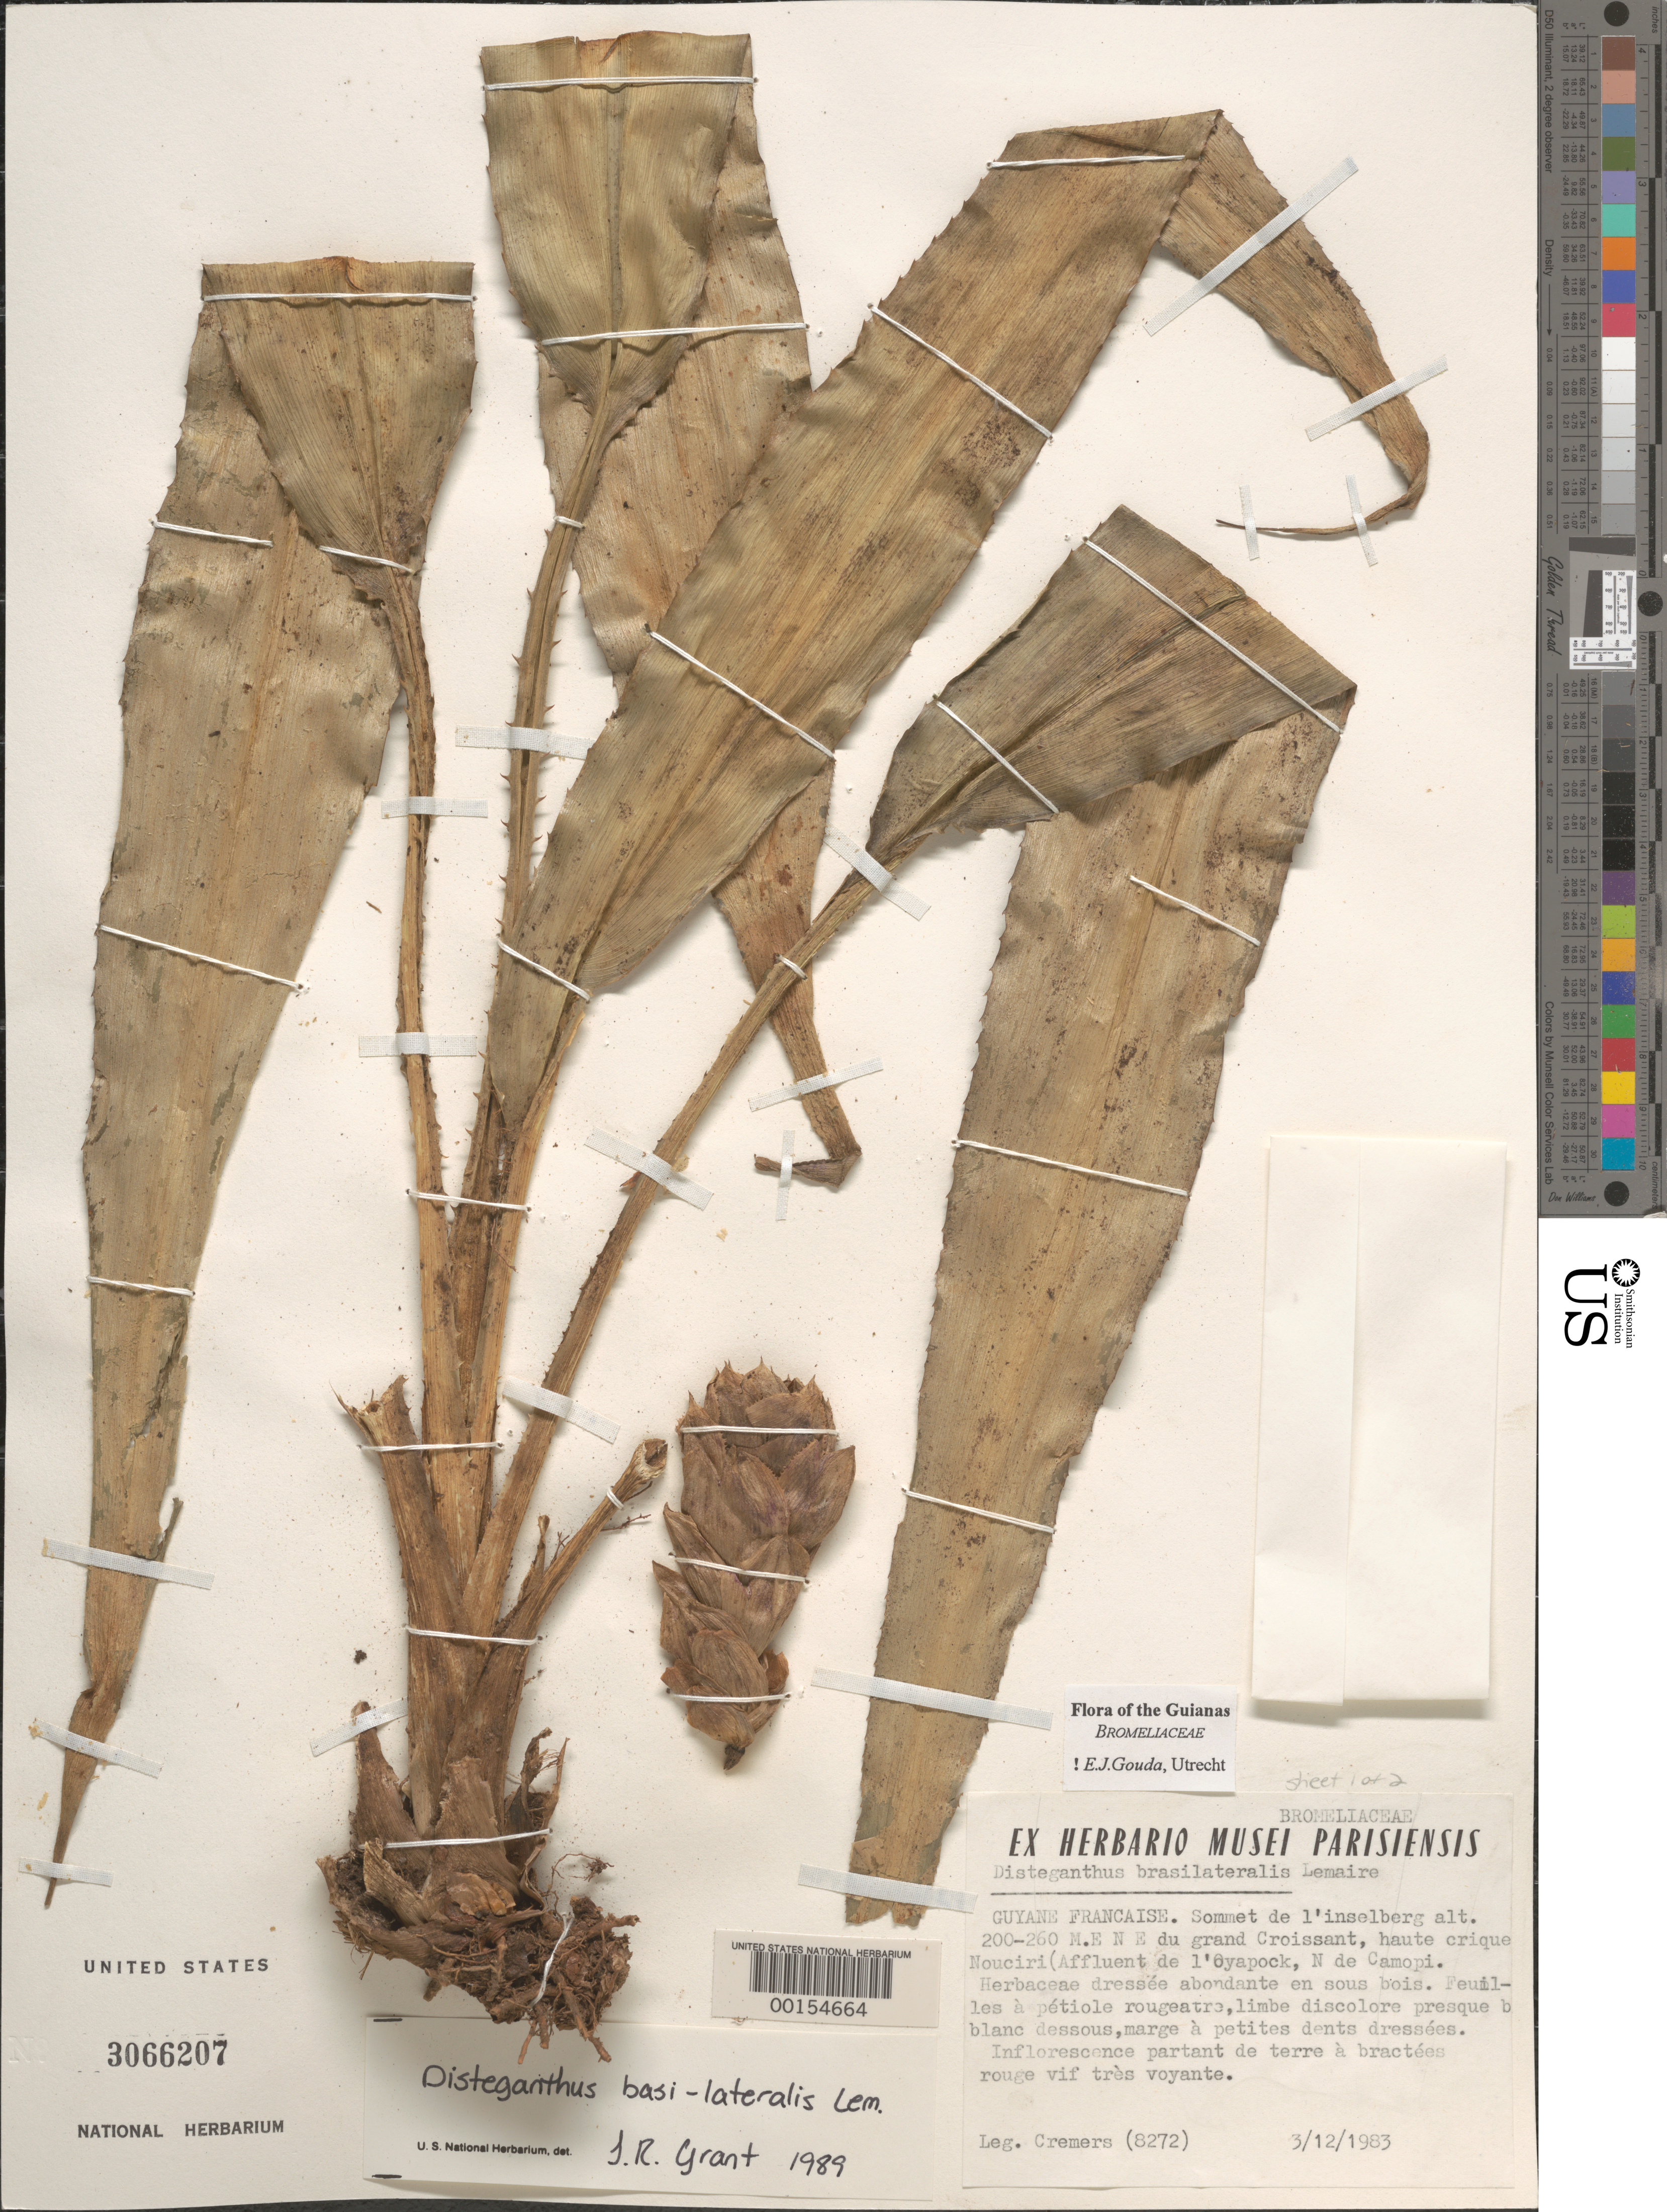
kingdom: Plantae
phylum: Tracheophyta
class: Liliopsida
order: Poales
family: Bromeliaceae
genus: Disteganthus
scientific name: Disteganthus basilateralis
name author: Lem.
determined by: Grant, T. R.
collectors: G. Cremers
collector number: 8272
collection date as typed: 3-Dec-83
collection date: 1983-12-03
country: French Guiana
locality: Crique Nouciri, confluent de l'Oyapock N de Camopi, ENE du Grand Croissant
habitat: Summit of inselberg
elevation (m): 200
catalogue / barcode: US 3066207